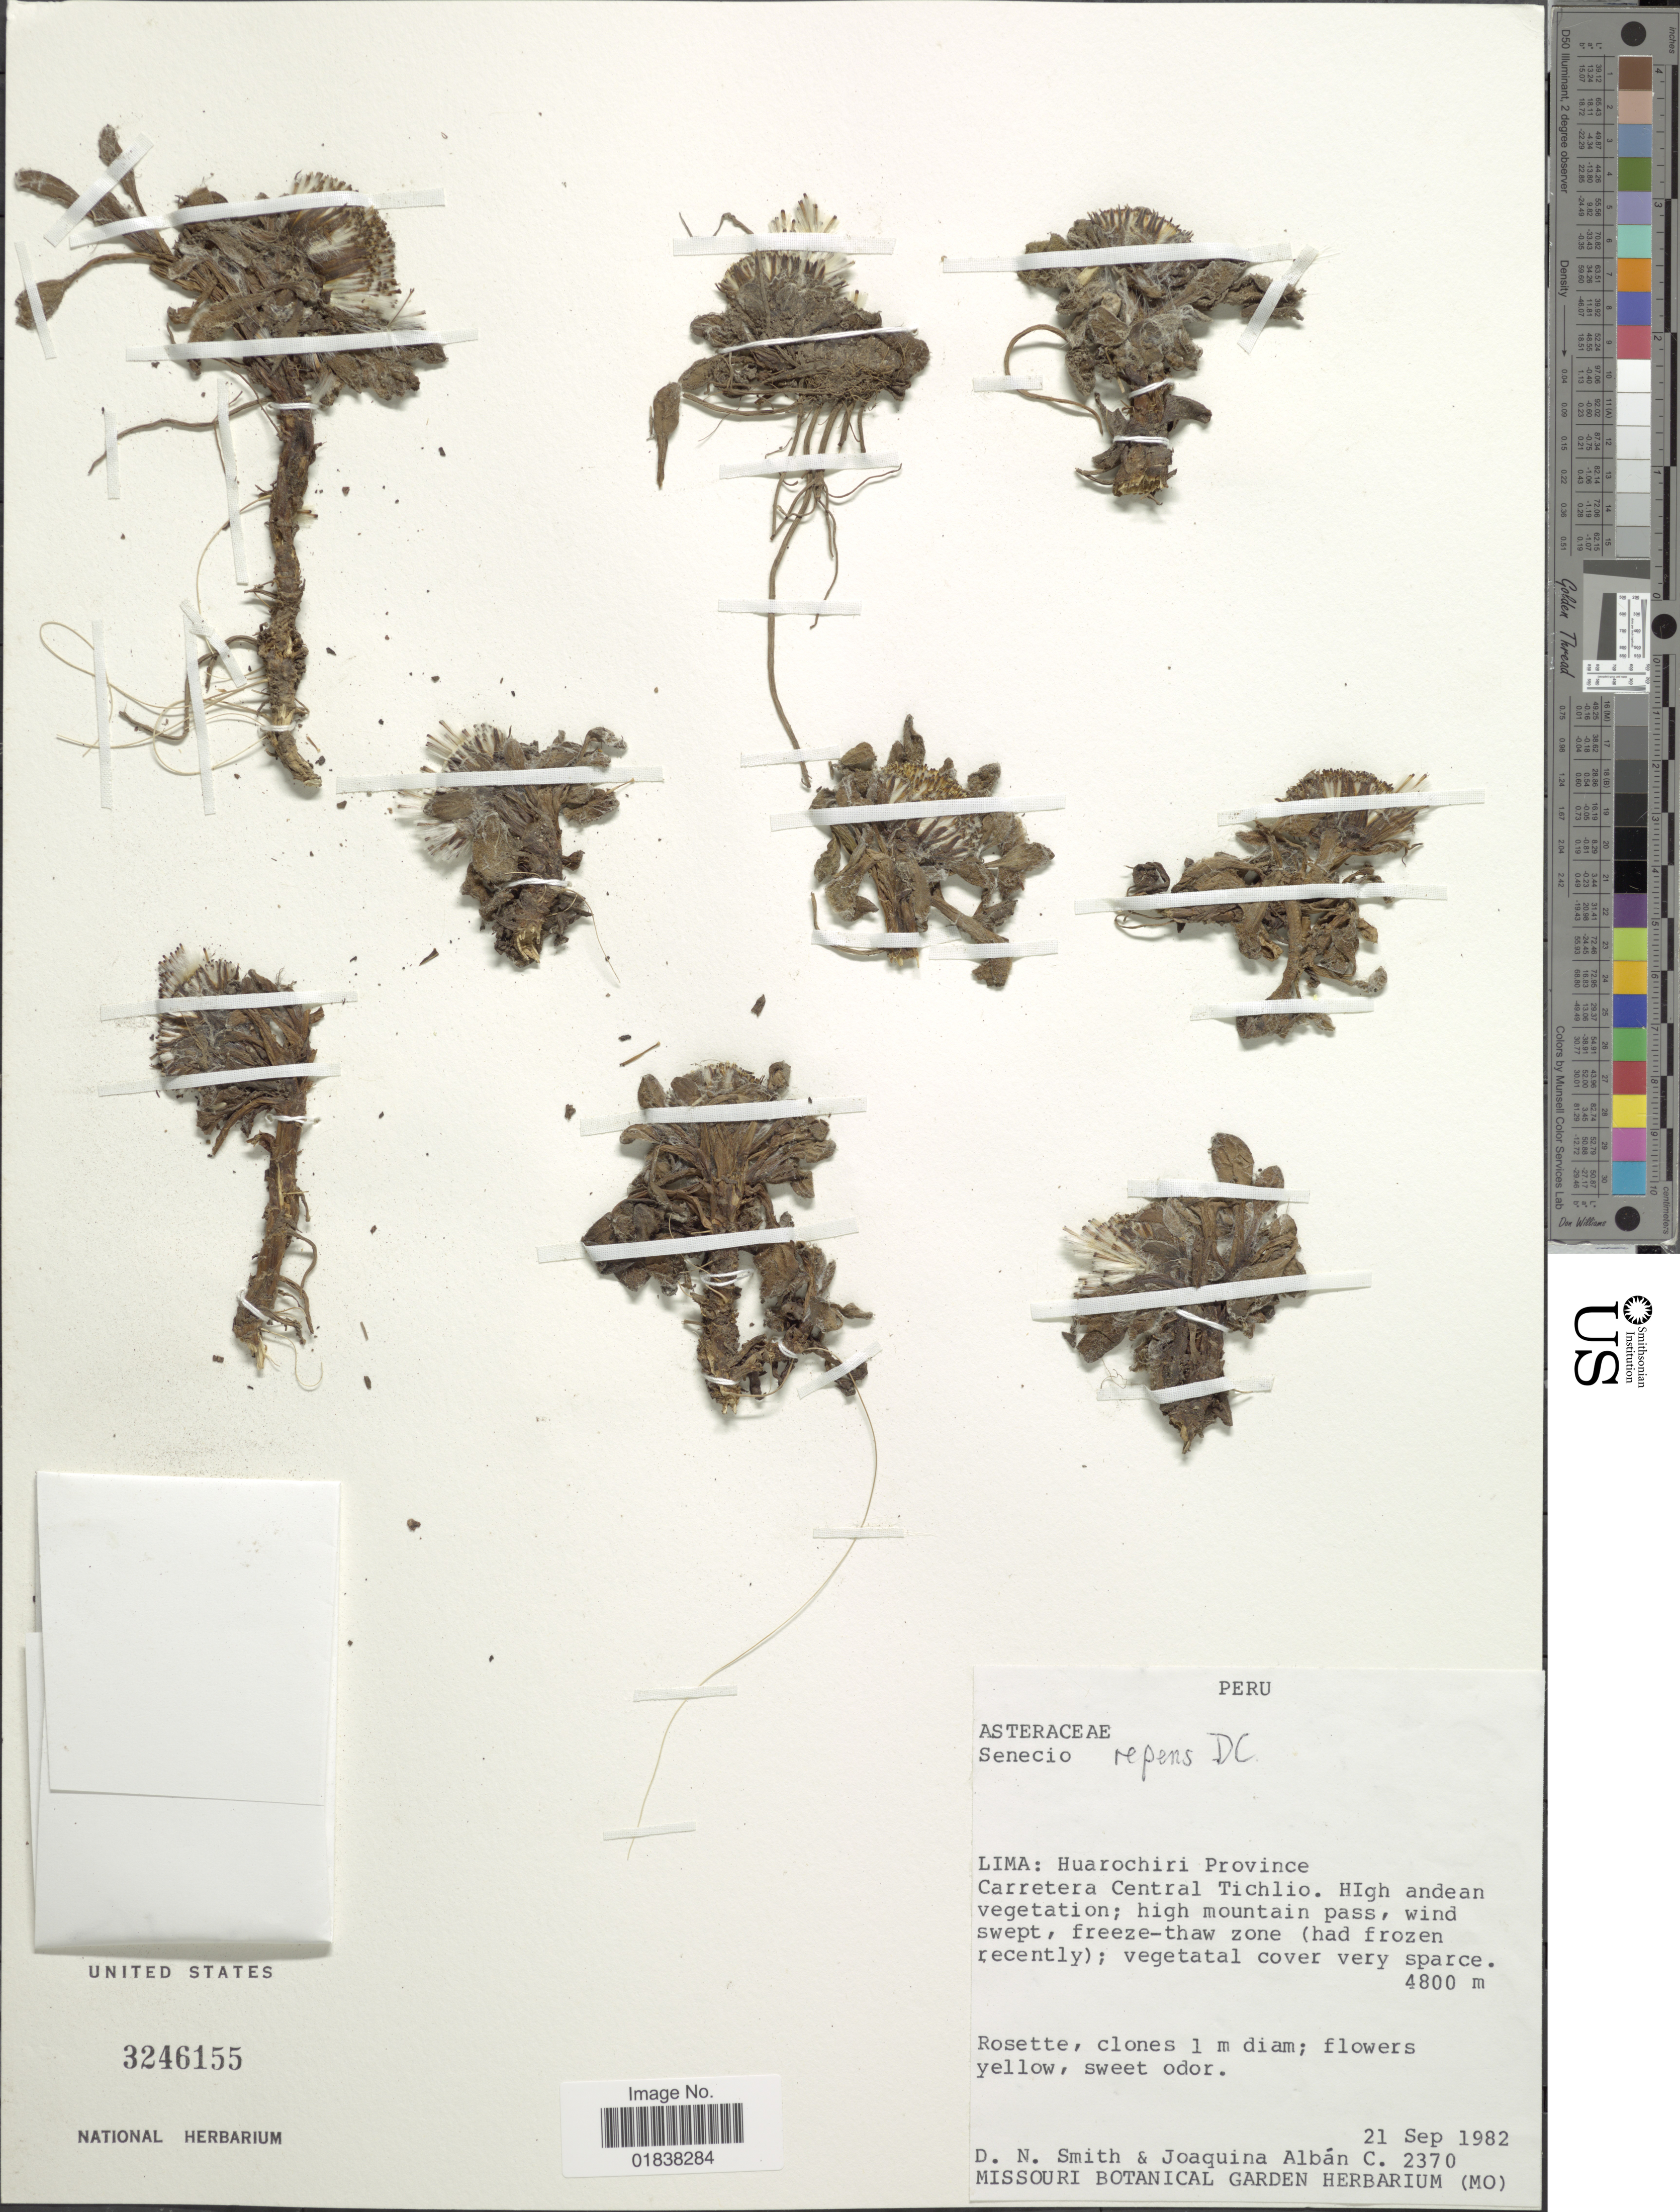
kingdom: Plantae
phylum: Tracheophyta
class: Magnoliopsida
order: Asterales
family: Asteraceae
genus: Senecio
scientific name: Senecio repens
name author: DC.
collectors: D. Smith & J. Alban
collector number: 2370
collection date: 1982-09-21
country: Peru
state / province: Lima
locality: Huarochiri Province, Carretera Central Tichlio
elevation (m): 4800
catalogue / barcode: US 3246155